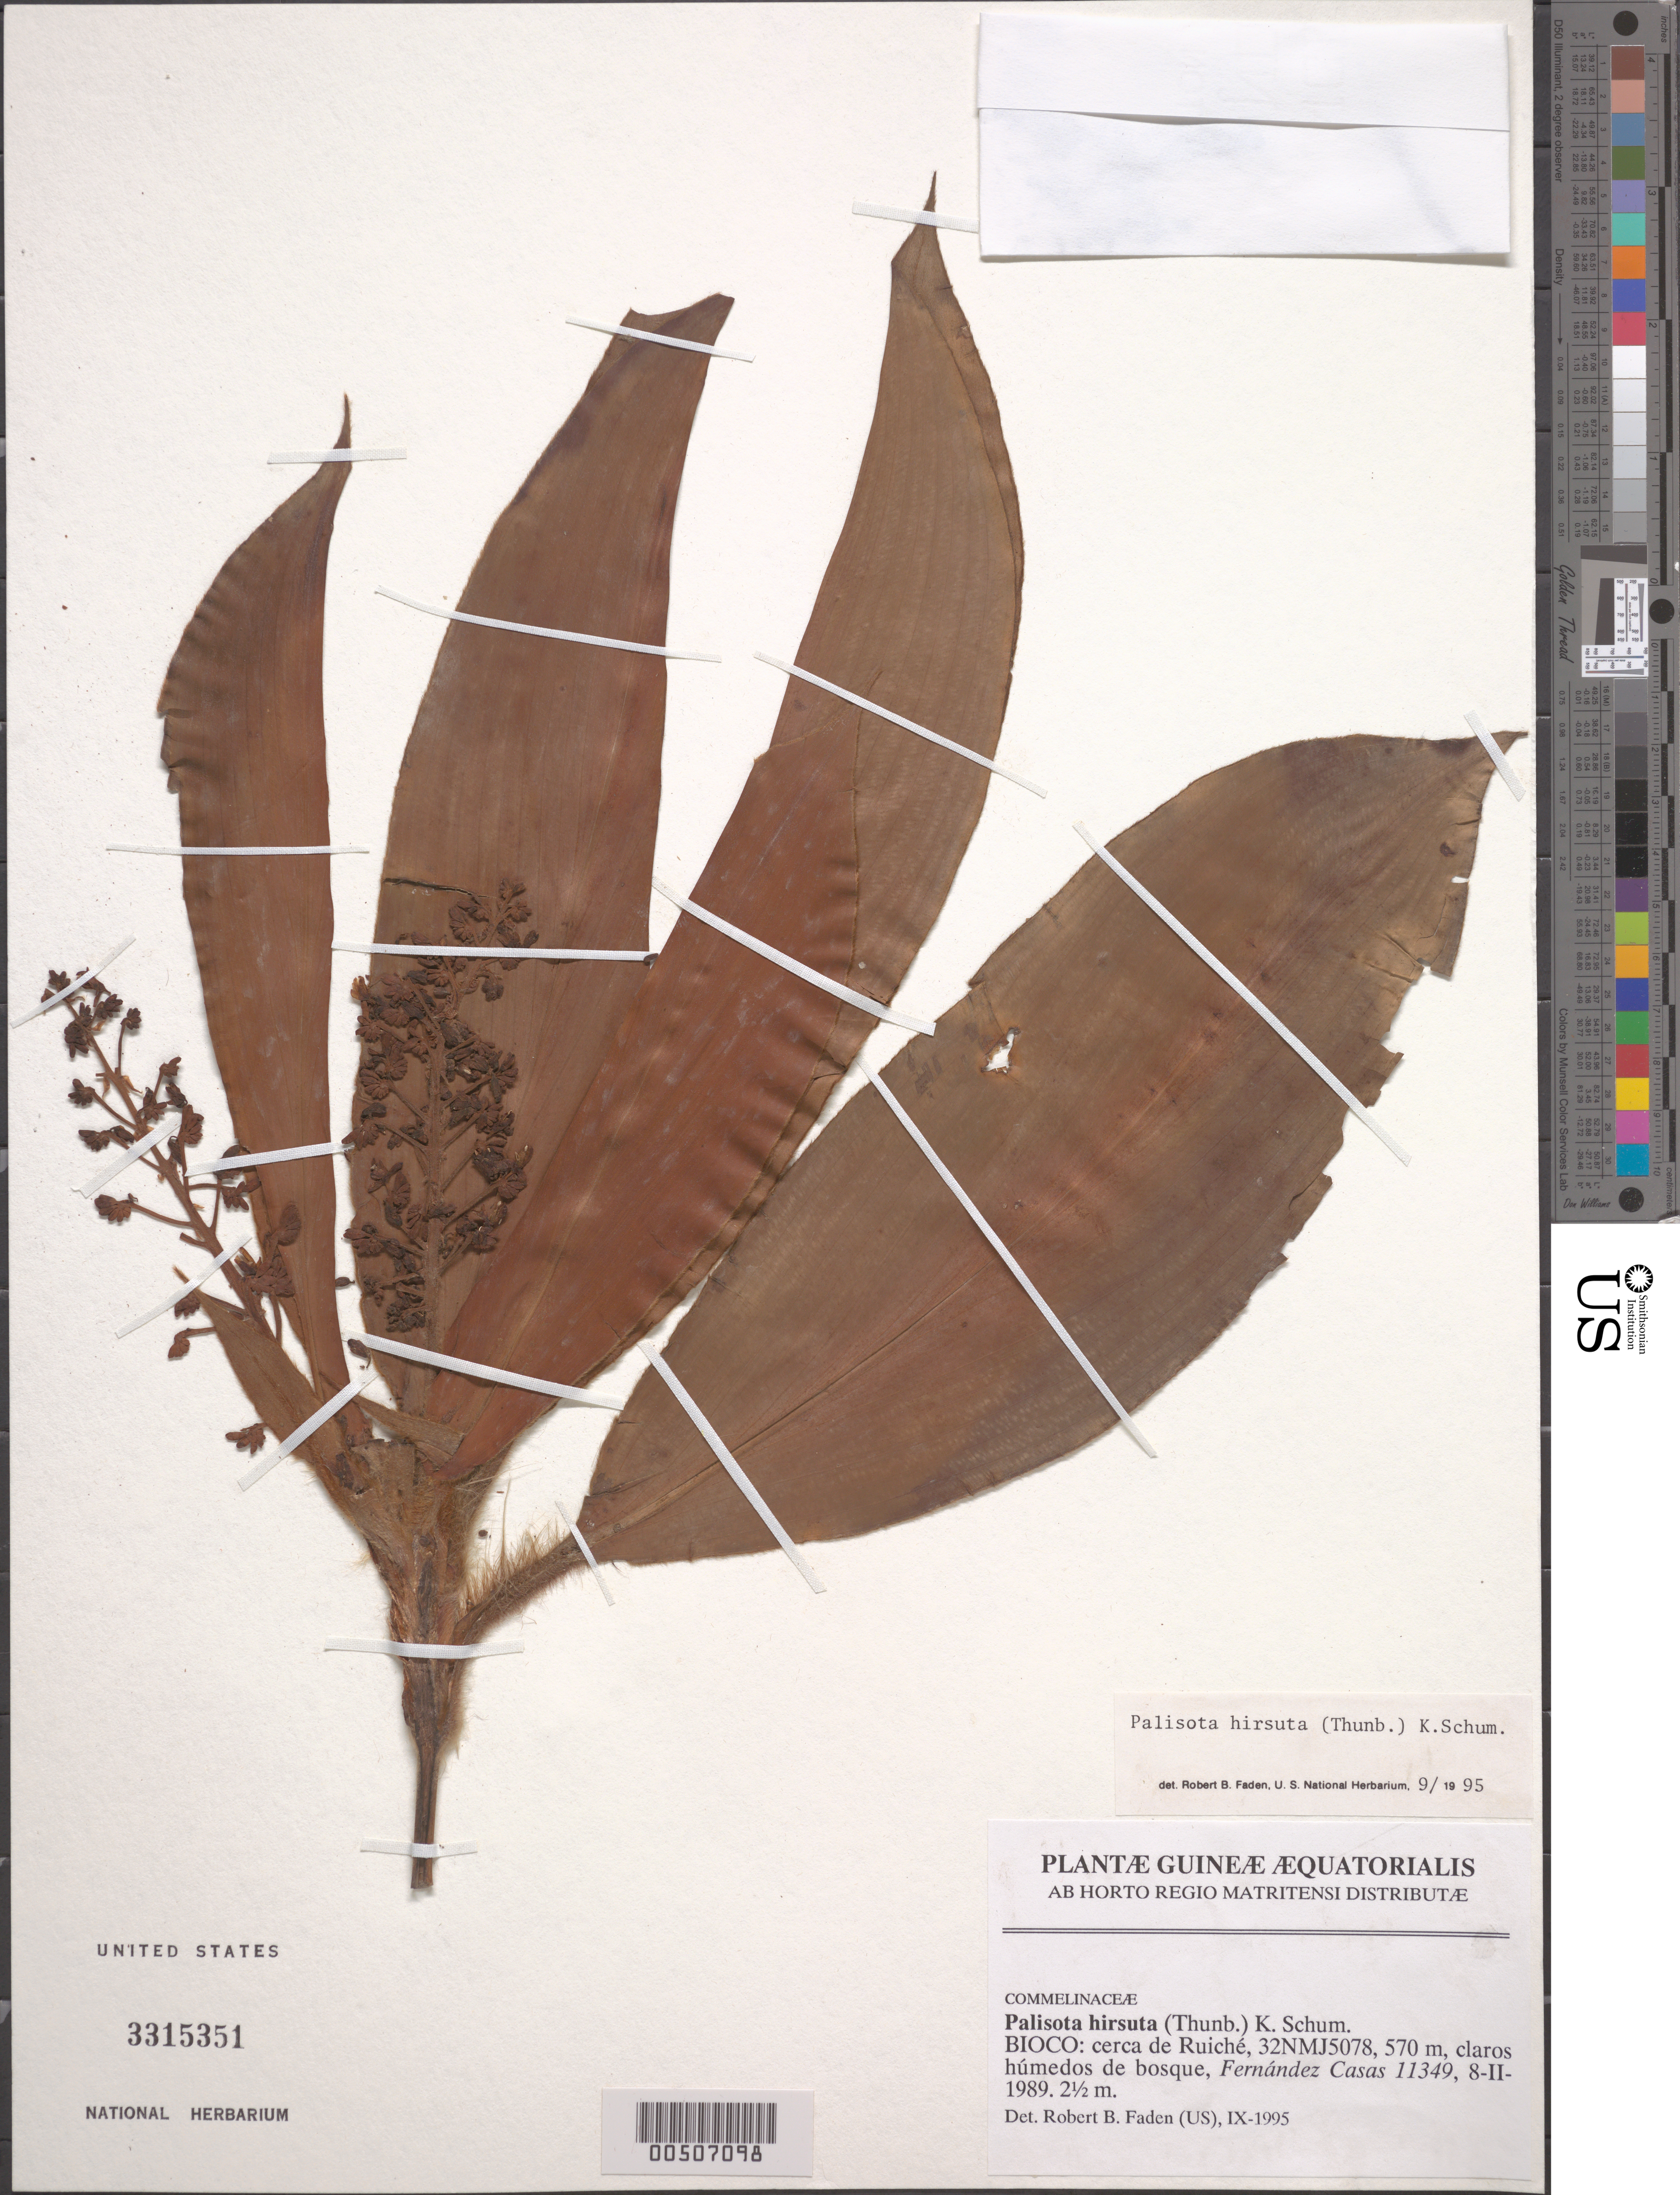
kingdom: Plantae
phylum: Tracheophyta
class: Liliopsida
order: Commelinales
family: Commelinaceae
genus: Palisota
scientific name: Palisota hirsuta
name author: (Thunb.) K. Schum.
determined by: Faden, Robert B., (US), Smithsonian Institution - National Museum of Natural History (UNITED STATES)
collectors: F. Casas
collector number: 11349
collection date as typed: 08 Feb 1989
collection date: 1989-02-08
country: Equatorial Guinea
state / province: Bioko Norte / Bioko Sur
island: Bioko Island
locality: Ruiche. [former Province of Fernando Pó (Bioko).]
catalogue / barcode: US 3315351